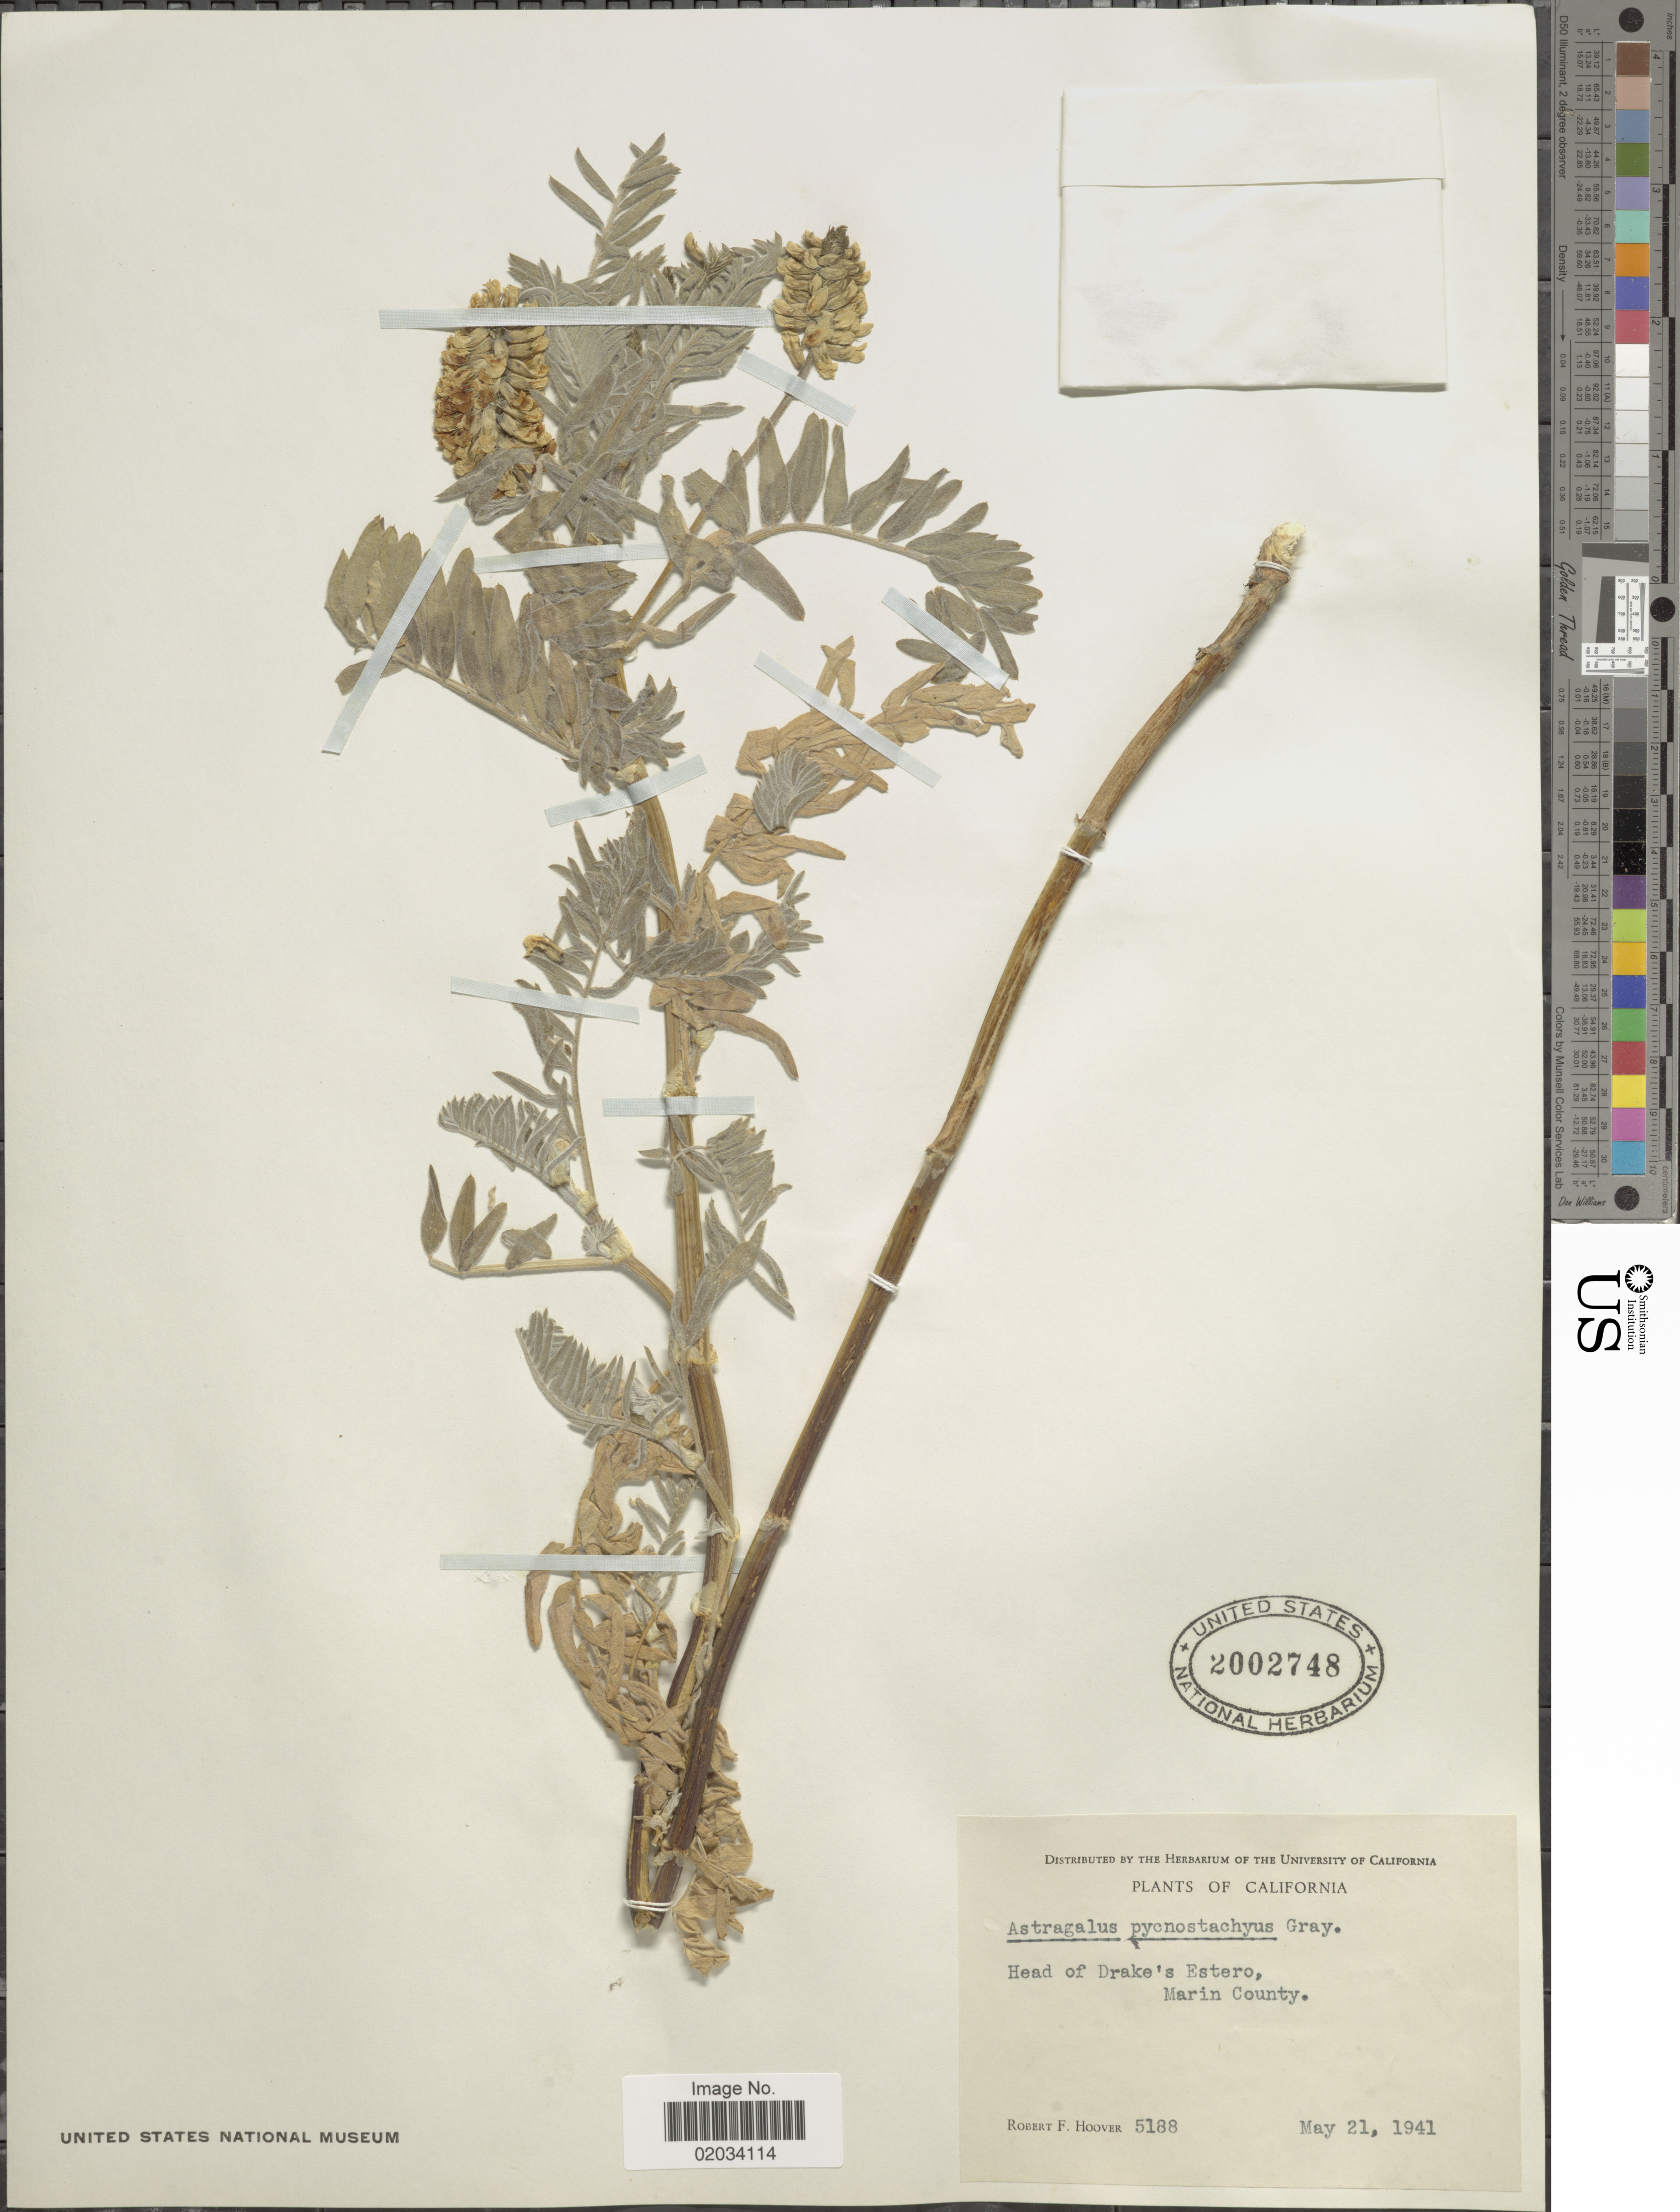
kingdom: Plantae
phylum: Tracheophyta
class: Magnoliopsida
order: Fabales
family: Fabaceae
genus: Astragalus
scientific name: Astragalus pycnostachius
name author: A. Gray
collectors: R. F. Hoover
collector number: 5188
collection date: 1941-05-21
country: United States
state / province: California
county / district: Marin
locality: Head of Drake's Estero, Marin County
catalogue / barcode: US 2002748